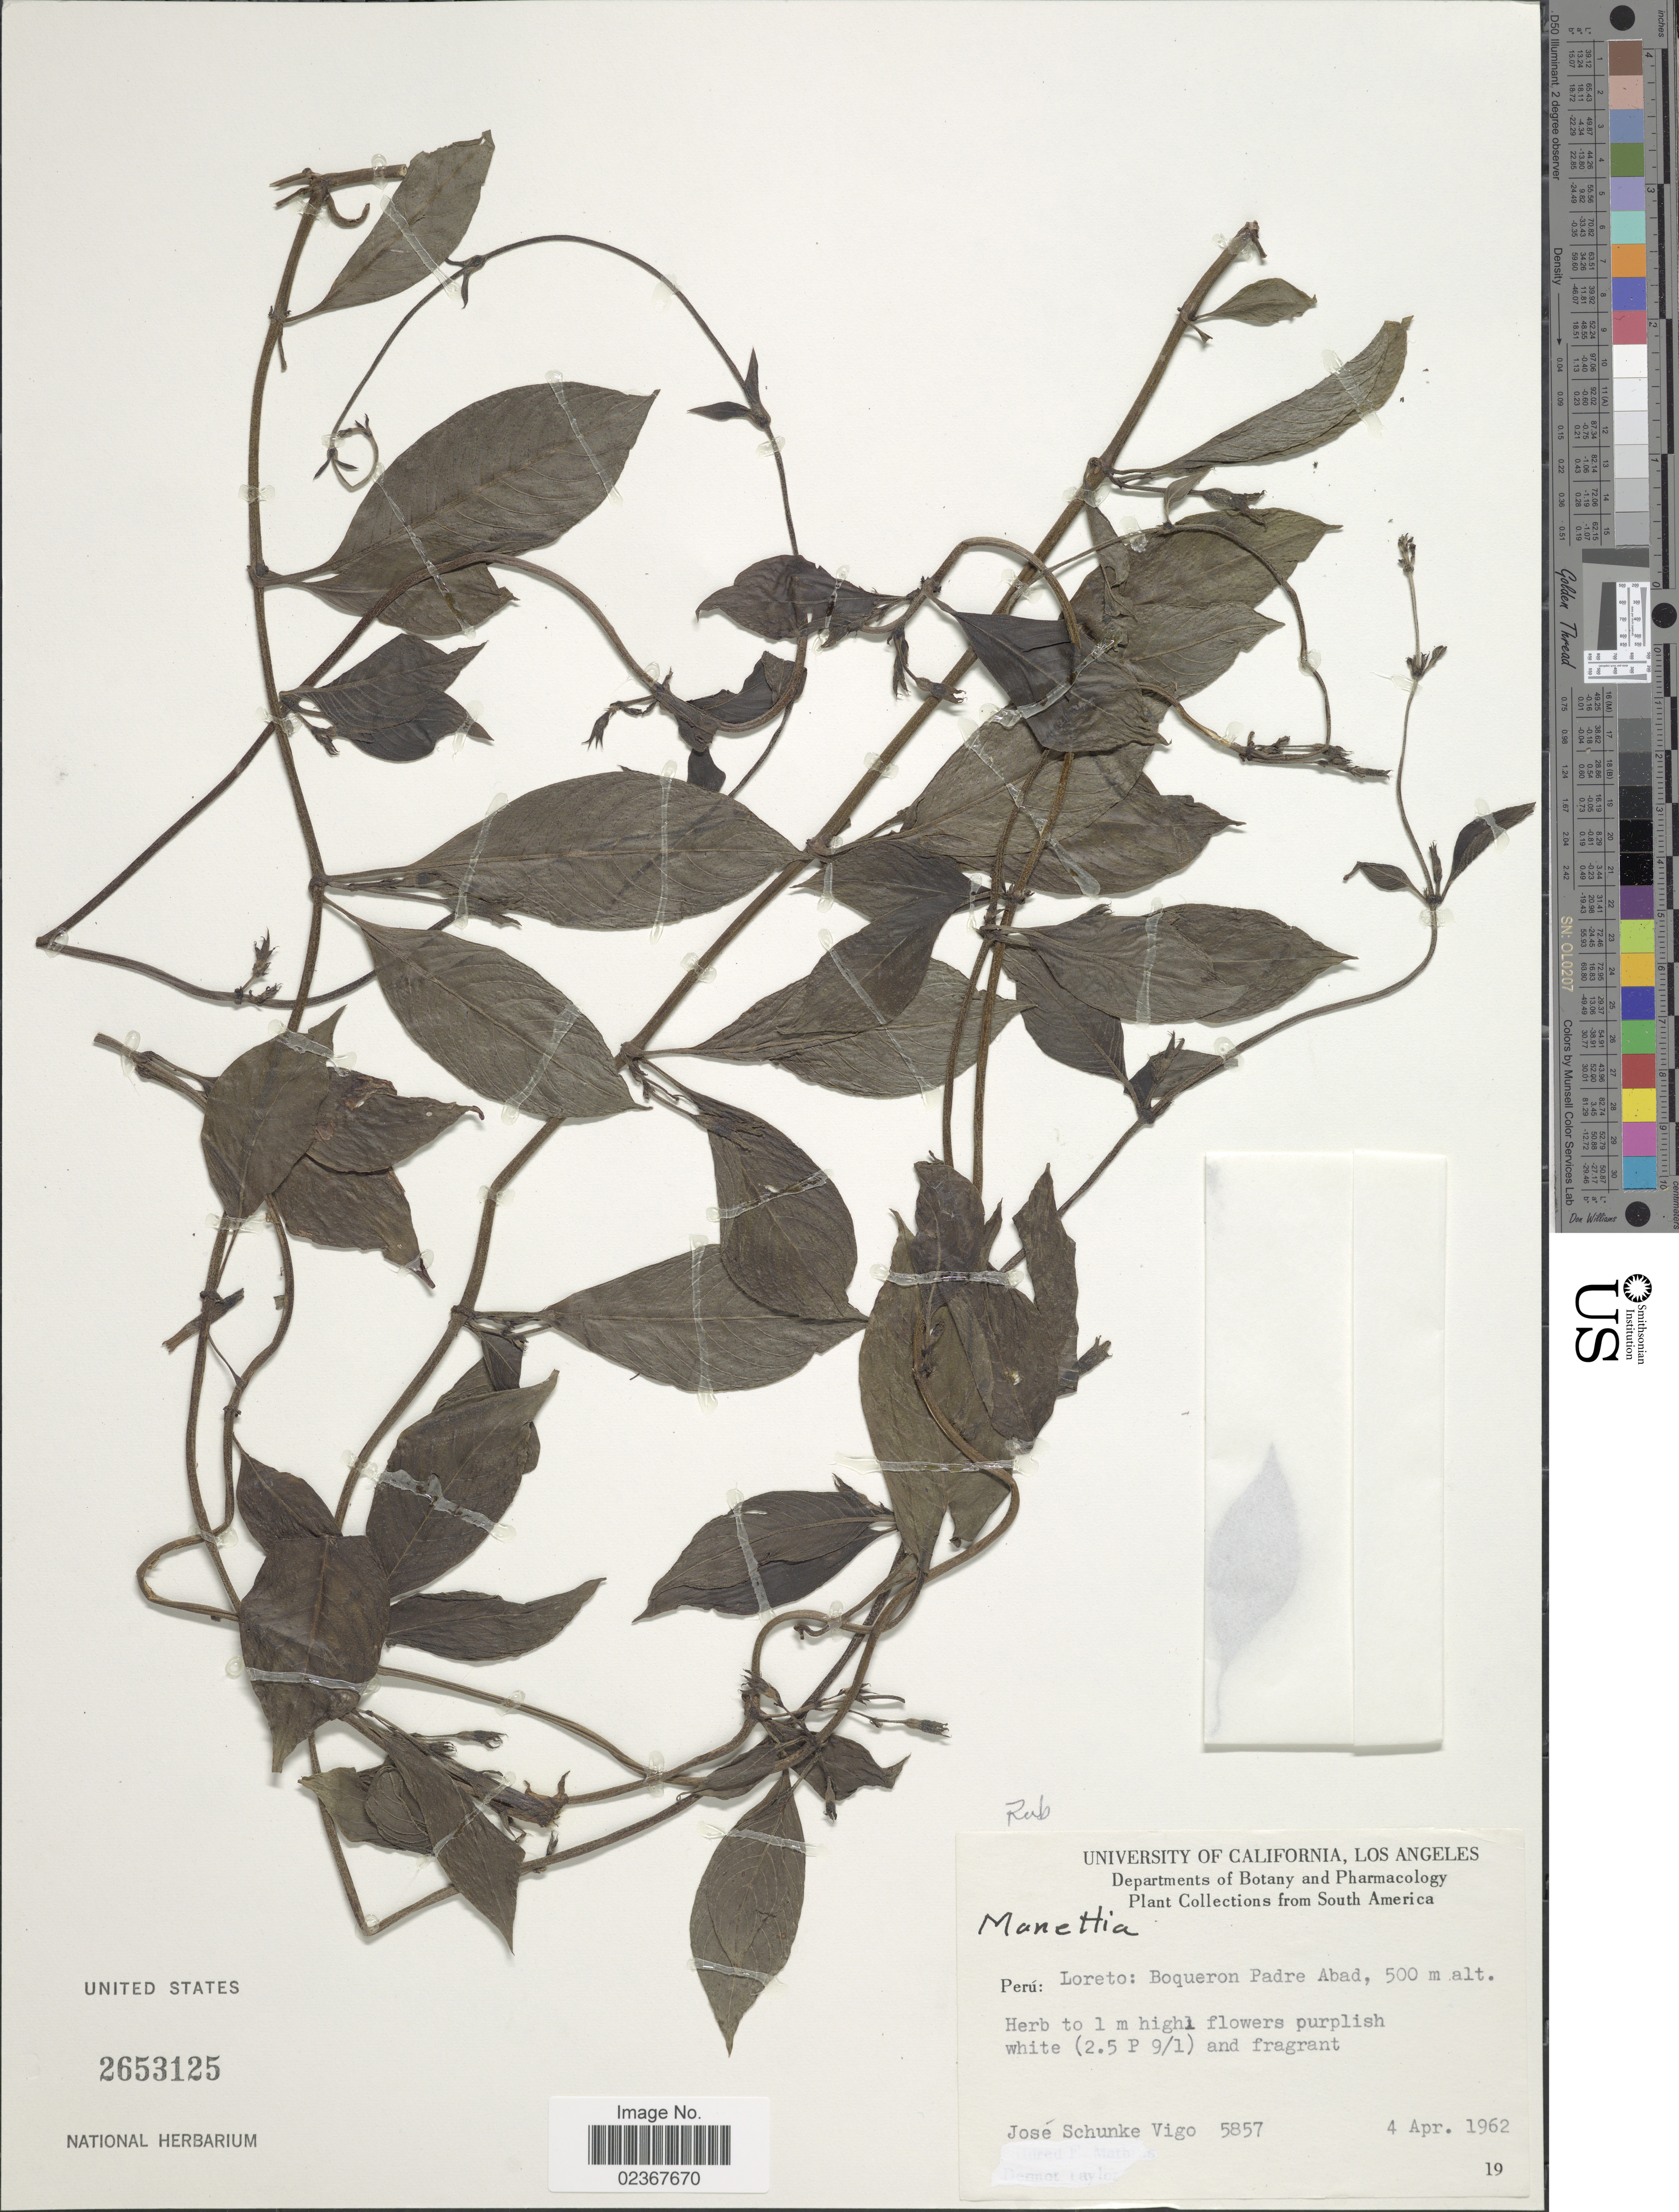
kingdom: Plantae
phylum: Tracheophyta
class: Magnoliopsida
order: Gentianales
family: Rubiaceae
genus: Manettia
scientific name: Manettia sp.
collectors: J. Schunke Vigo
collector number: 5857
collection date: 1962-04-04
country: Peru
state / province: Loreto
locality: Boqueron Padre Abad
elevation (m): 500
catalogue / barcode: US 2653125